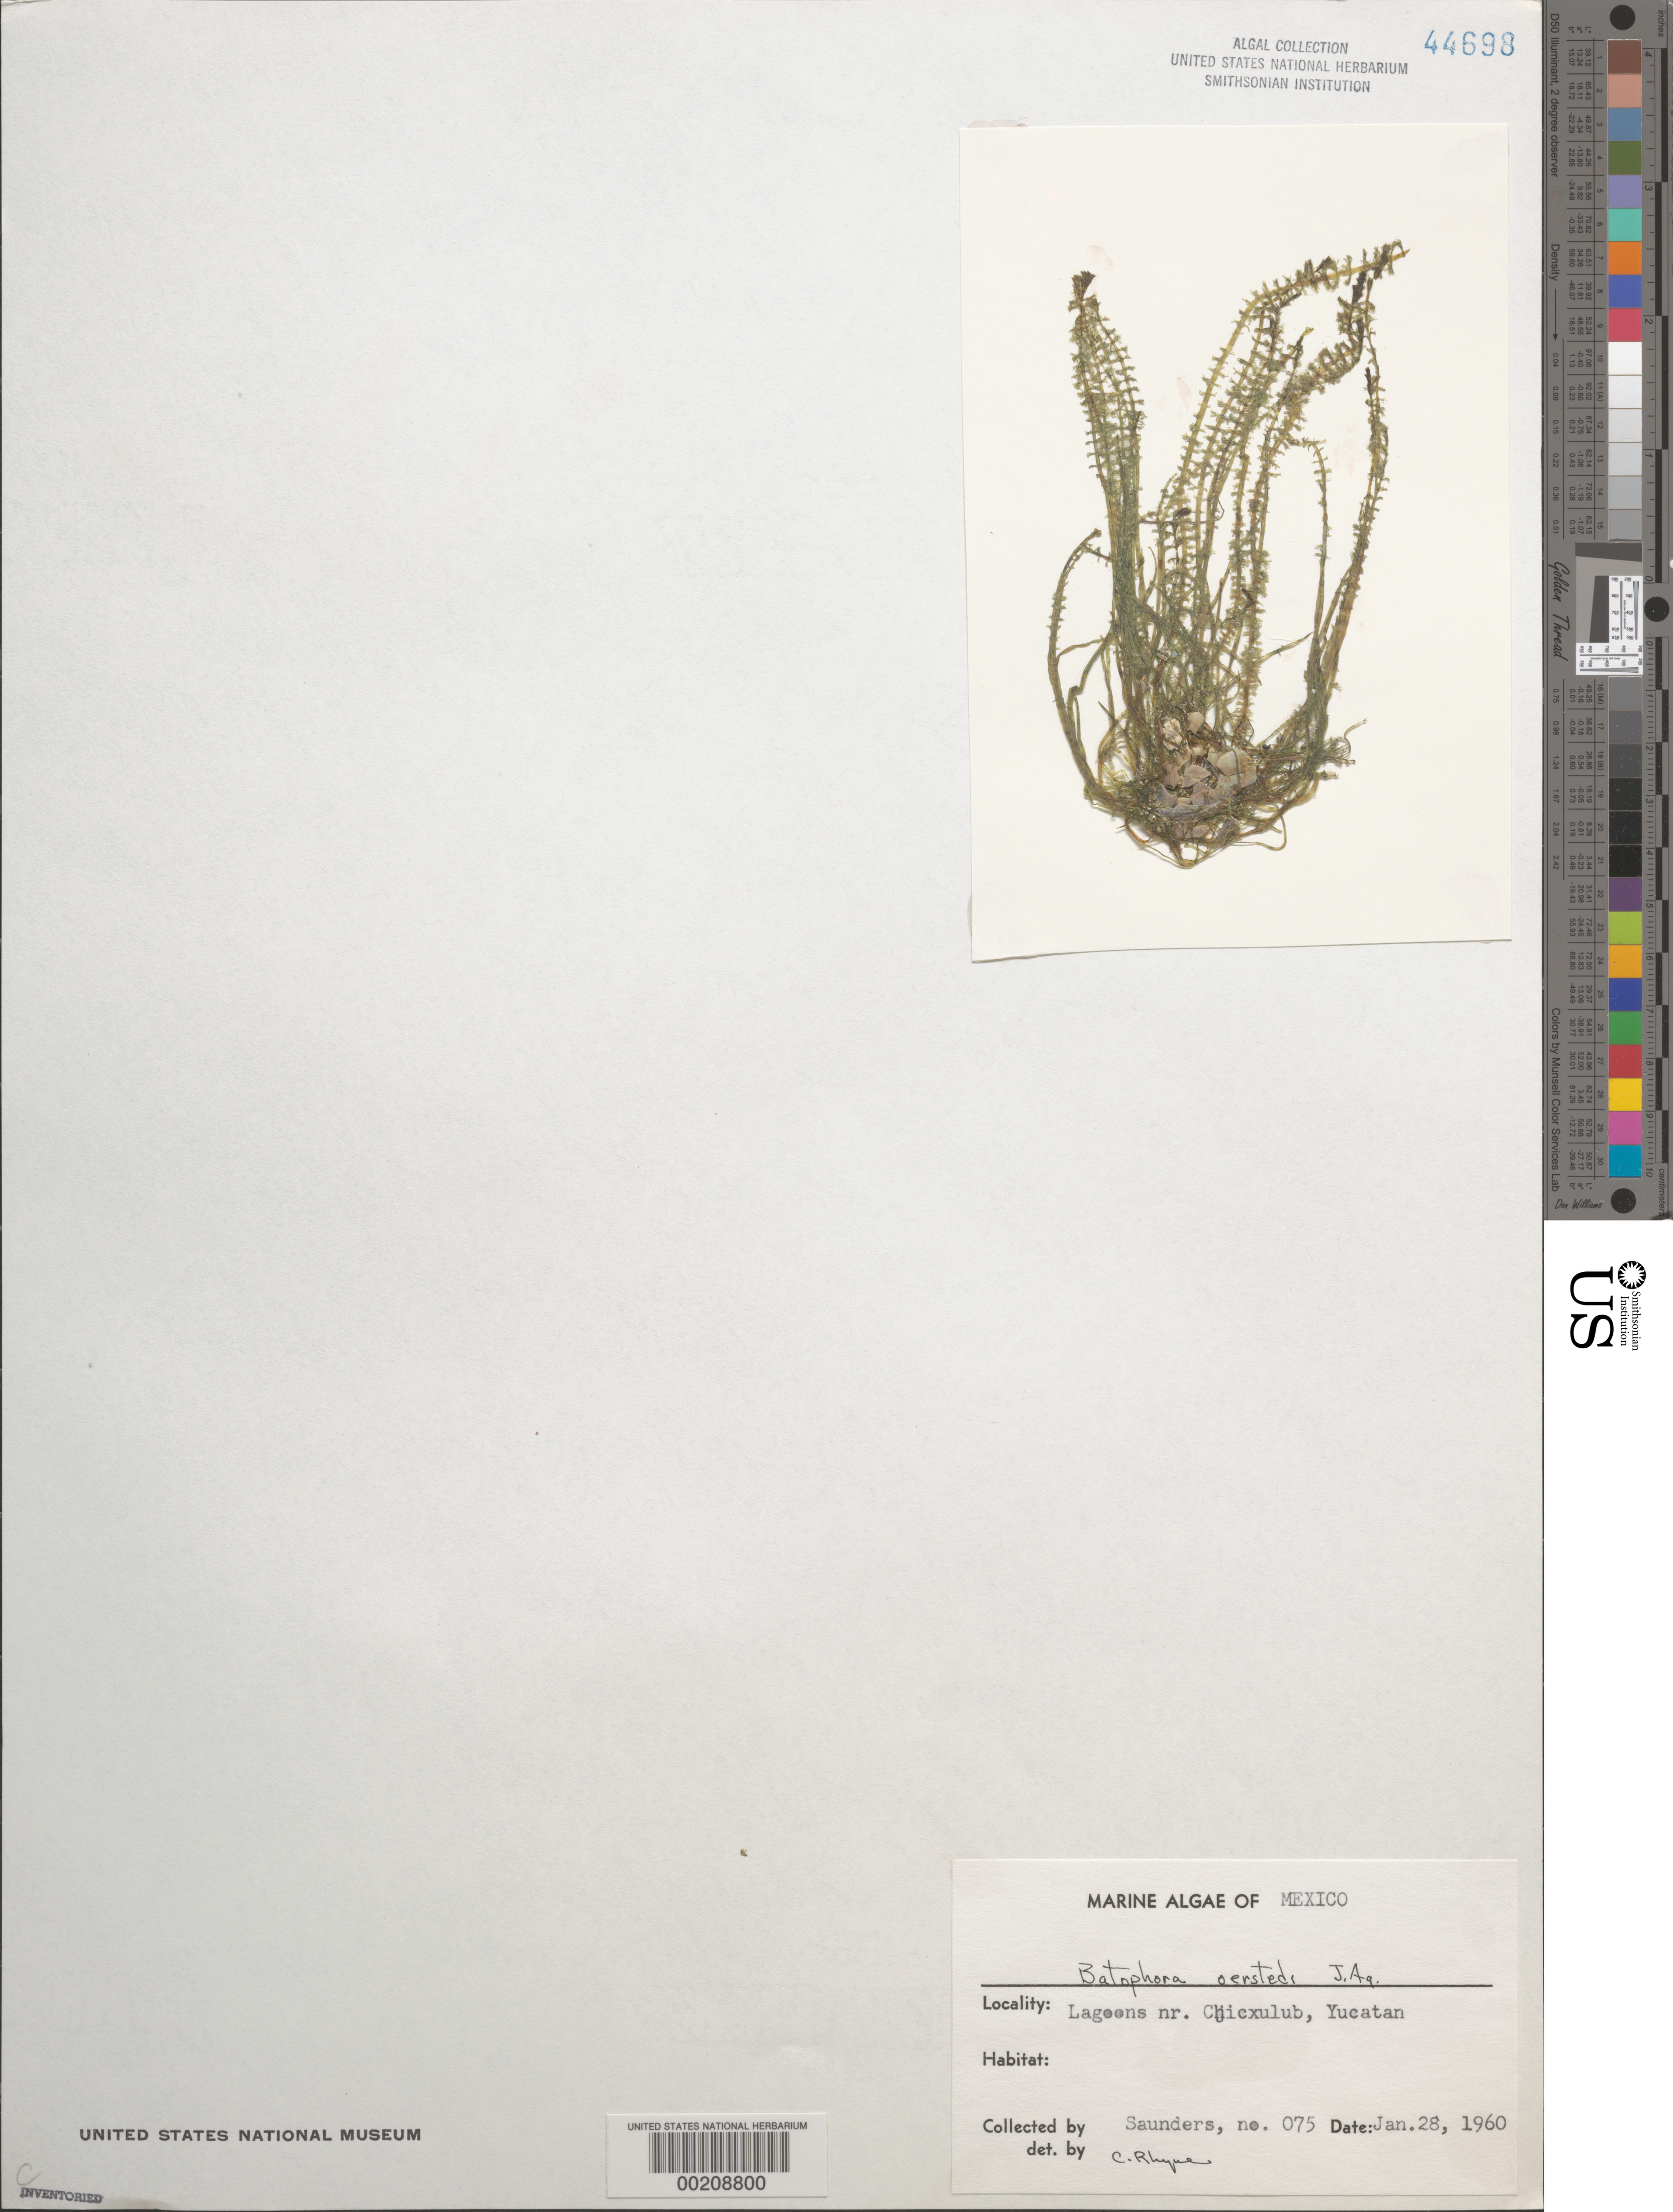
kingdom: Plantae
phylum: Chlorophyta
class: Ulvophyceae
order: Dasycladales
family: Dasycladaceae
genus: Batophora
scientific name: Batophora oerstedii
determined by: Rhyne, C. F.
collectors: G. B. Saunders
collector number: Saunders 075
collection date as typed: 28 Jan 1960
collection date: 1960-01-28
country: Mexico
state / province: Yucatan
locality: Lagoons near Chicxulub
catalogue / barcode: US 44698